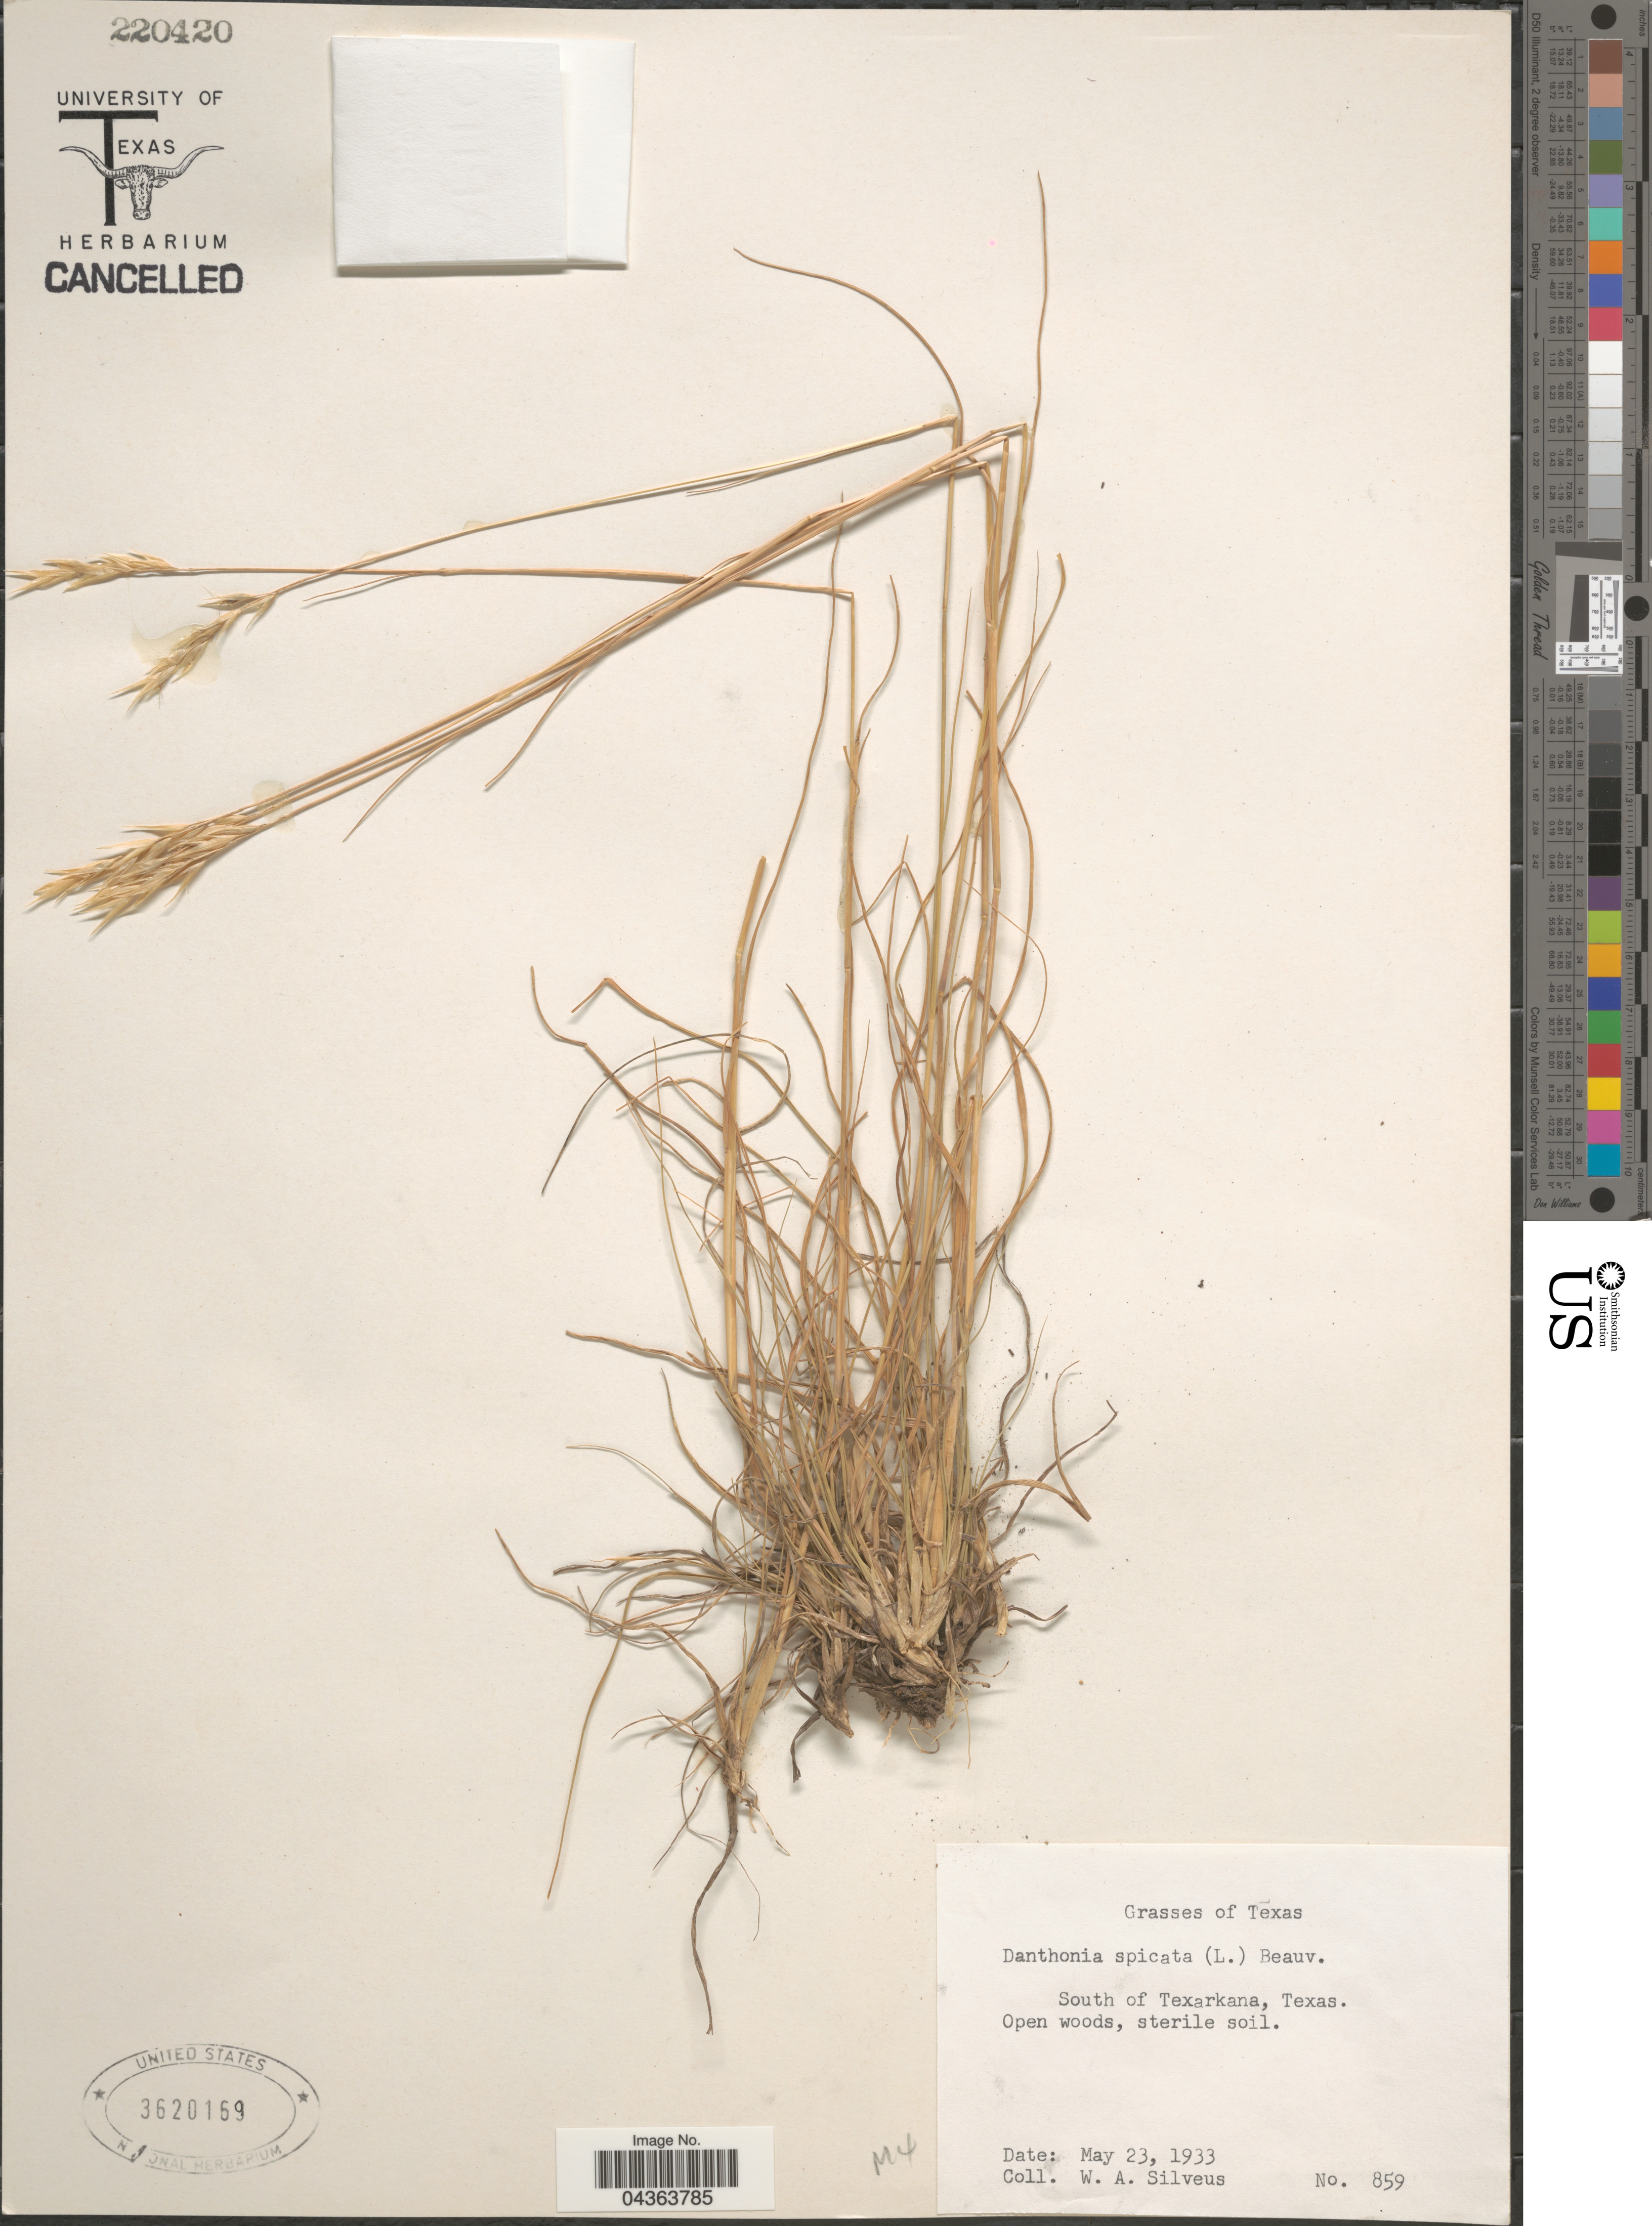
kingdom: Plantae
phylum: Tracheophyta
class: Liliopsida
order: Poales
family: Poaceae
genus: Danthonia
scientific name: Danthonia spicata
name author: (L.) P. Beauv. ex Roem. & Schult.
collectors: W. Silveus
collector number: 859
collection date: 1933-05-23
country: United States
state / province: Texas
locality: South of Texarkana.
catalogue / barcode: US 3620169